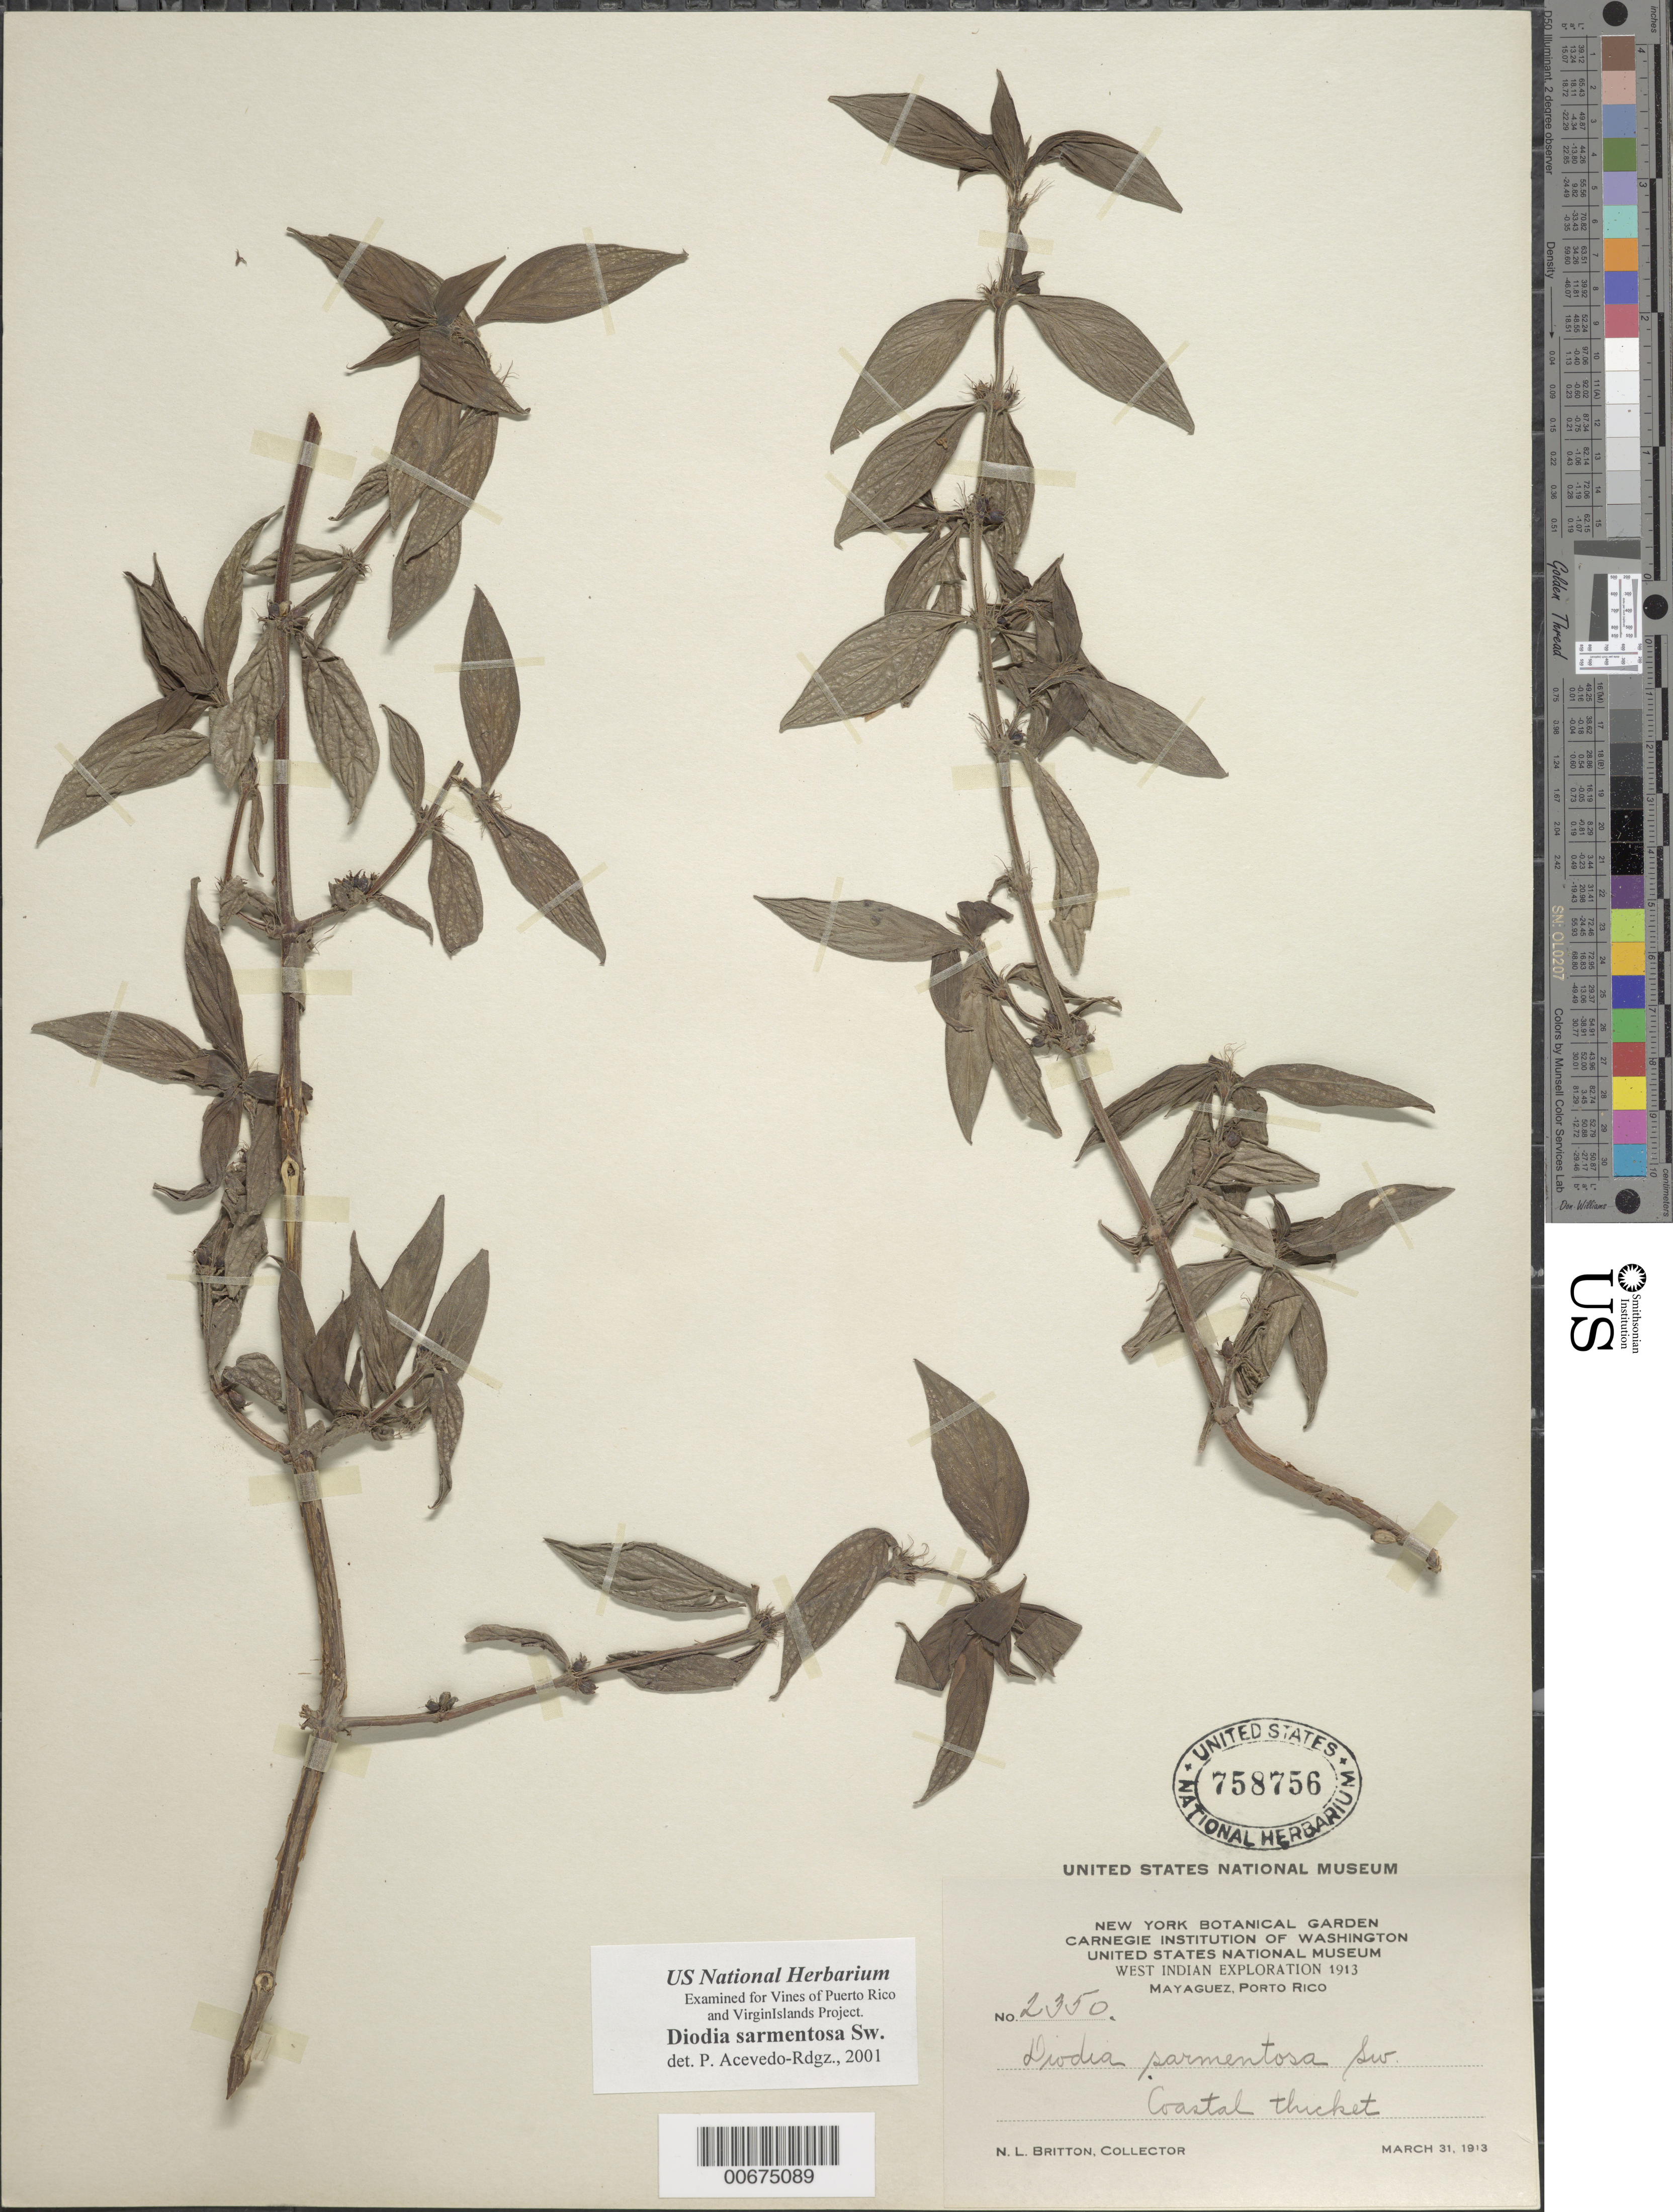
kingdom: Plantae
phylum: Tracheophyta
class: Magnoliopsida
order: Gentianales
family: Rubiaceae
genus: Diodia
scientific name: Diodia sarmentosa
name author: Sw.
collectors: N. Britton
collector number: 2350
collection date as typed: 31 Mar 1913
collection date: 1913-03-31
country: Puerto Rico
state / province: Mayagüez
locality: Mayaguez. Coastal thicket.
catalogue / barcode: US 758756